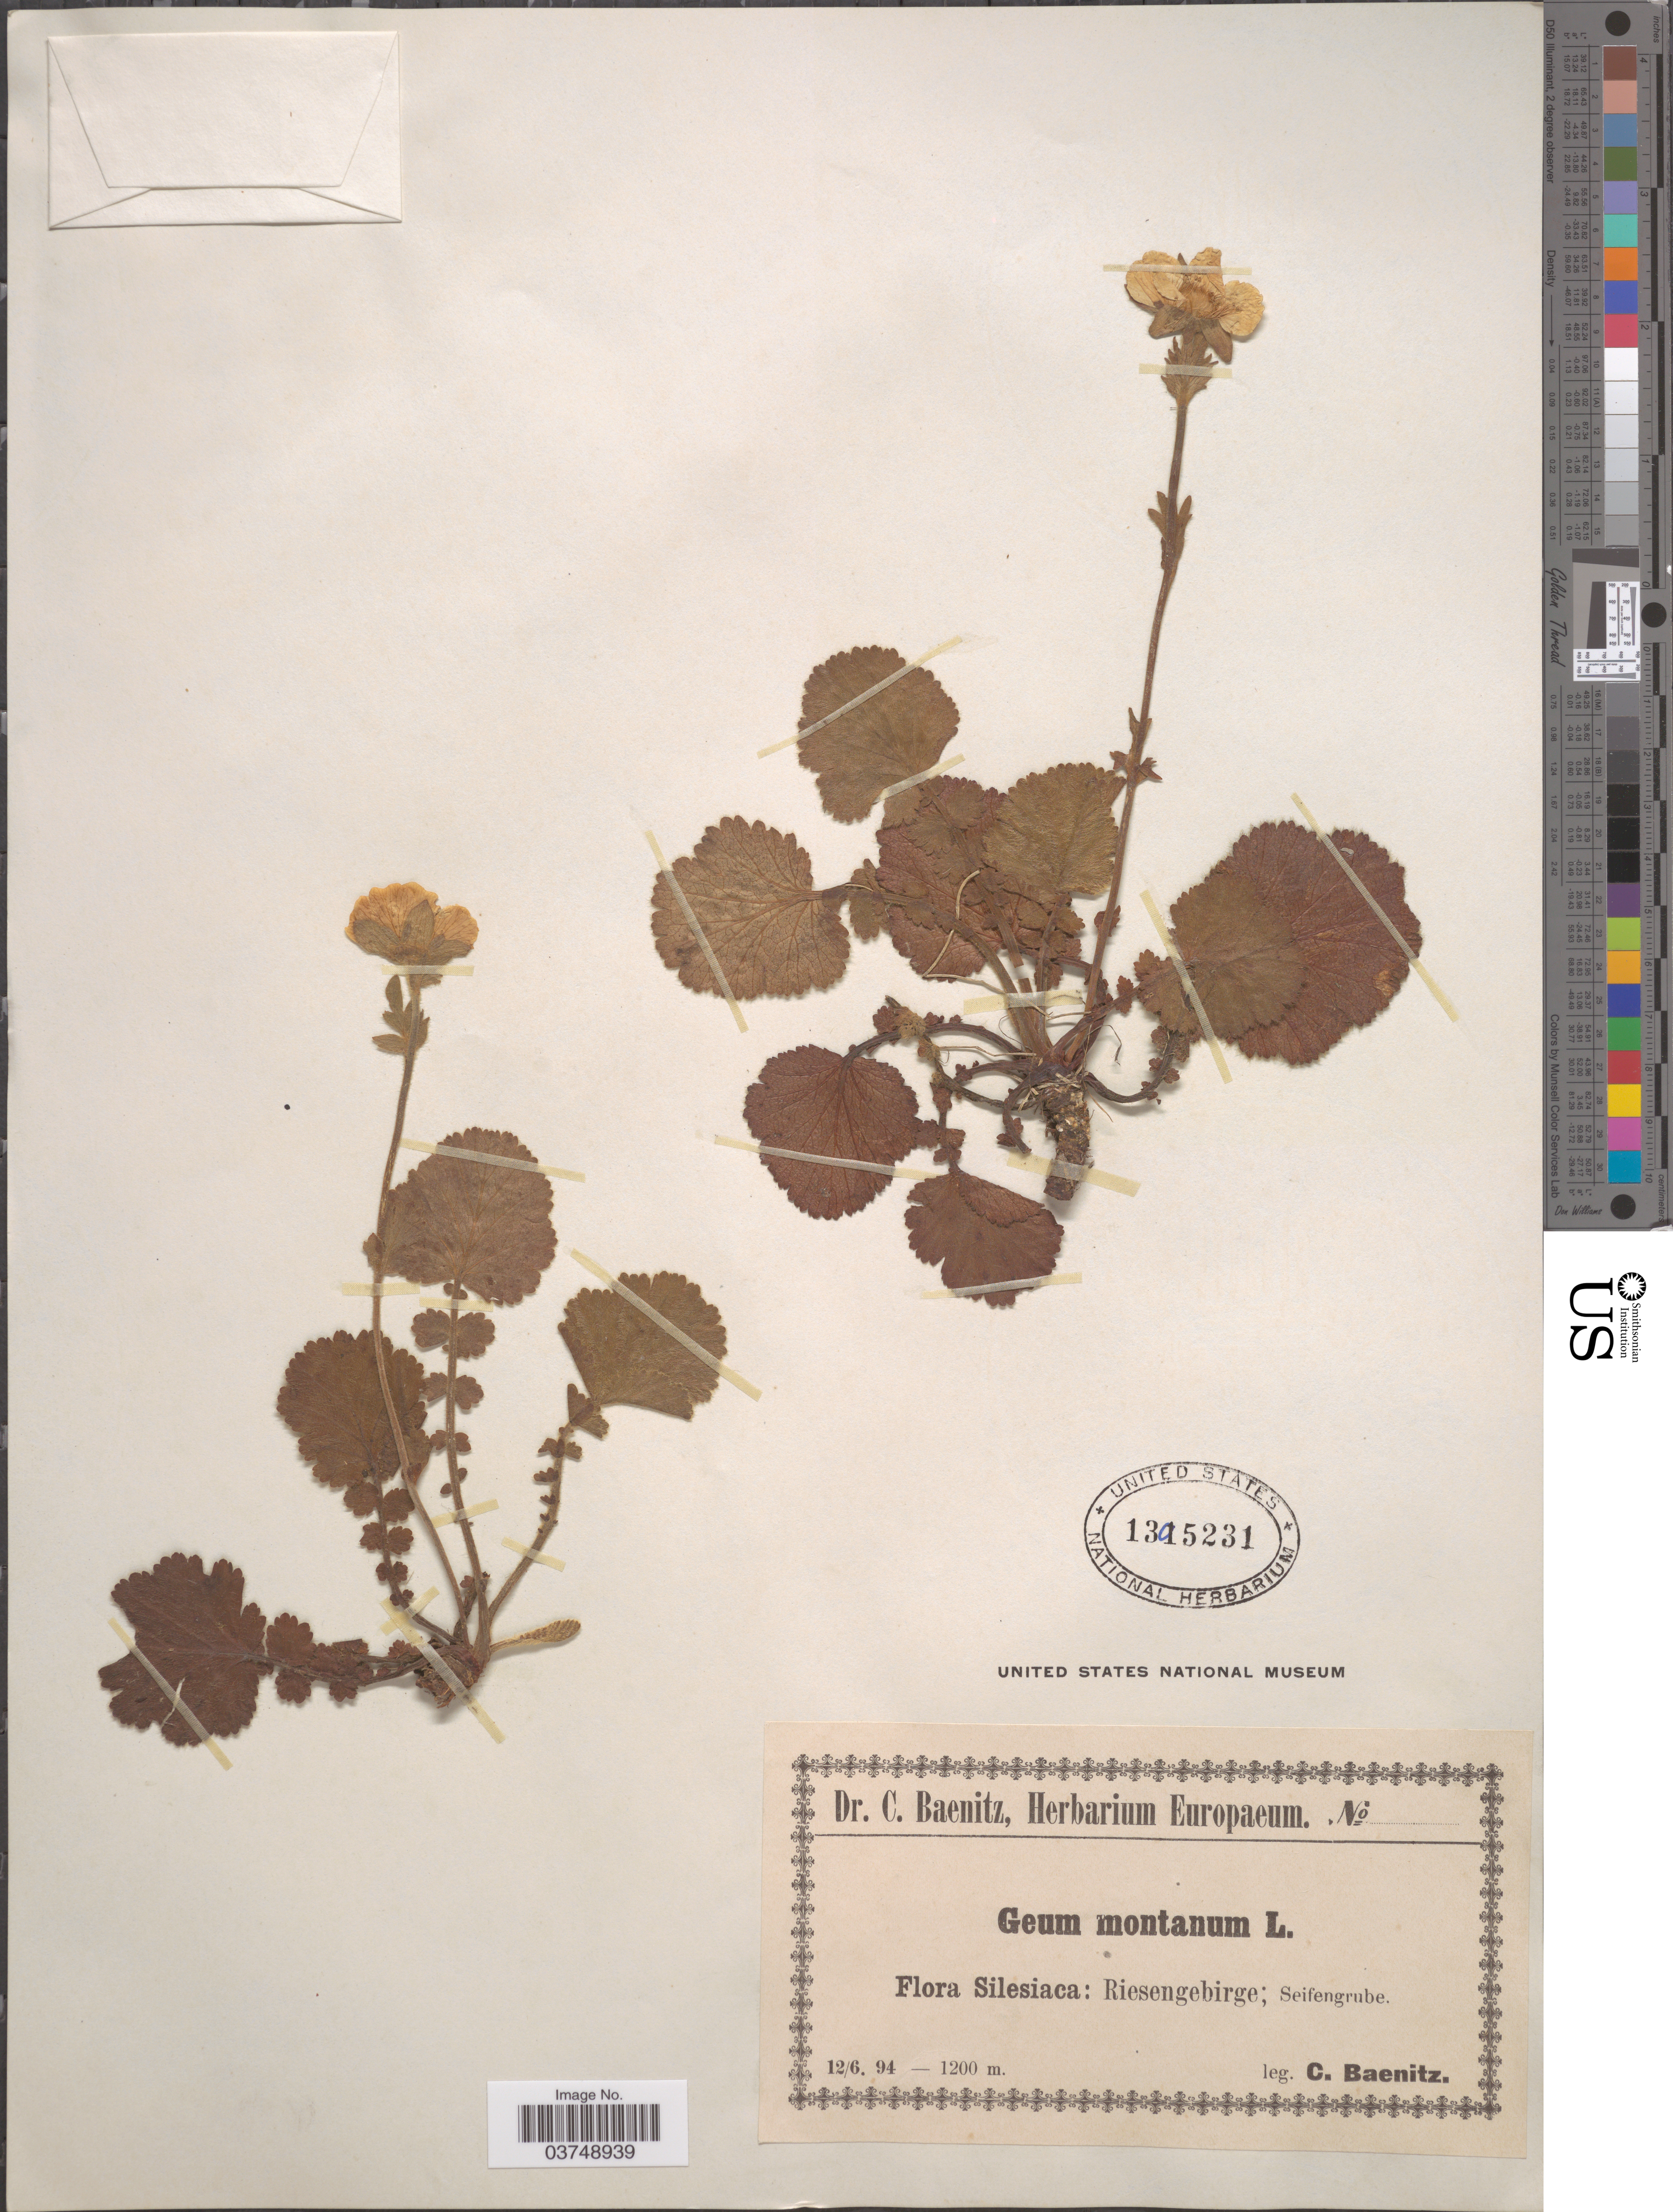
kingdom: Plantae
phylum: Tracheophyta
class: Magnoliopsida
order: Rosales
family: Rosaceae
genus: Geum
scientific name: Geum montanum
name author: L.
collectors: C. G. Baenitz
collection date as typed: Transcribed d/m/y: 12/6/94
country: Poland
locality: Silesiaca: Riesengebirge; Seifengrube.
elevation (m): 1200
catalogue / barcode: US 1395231